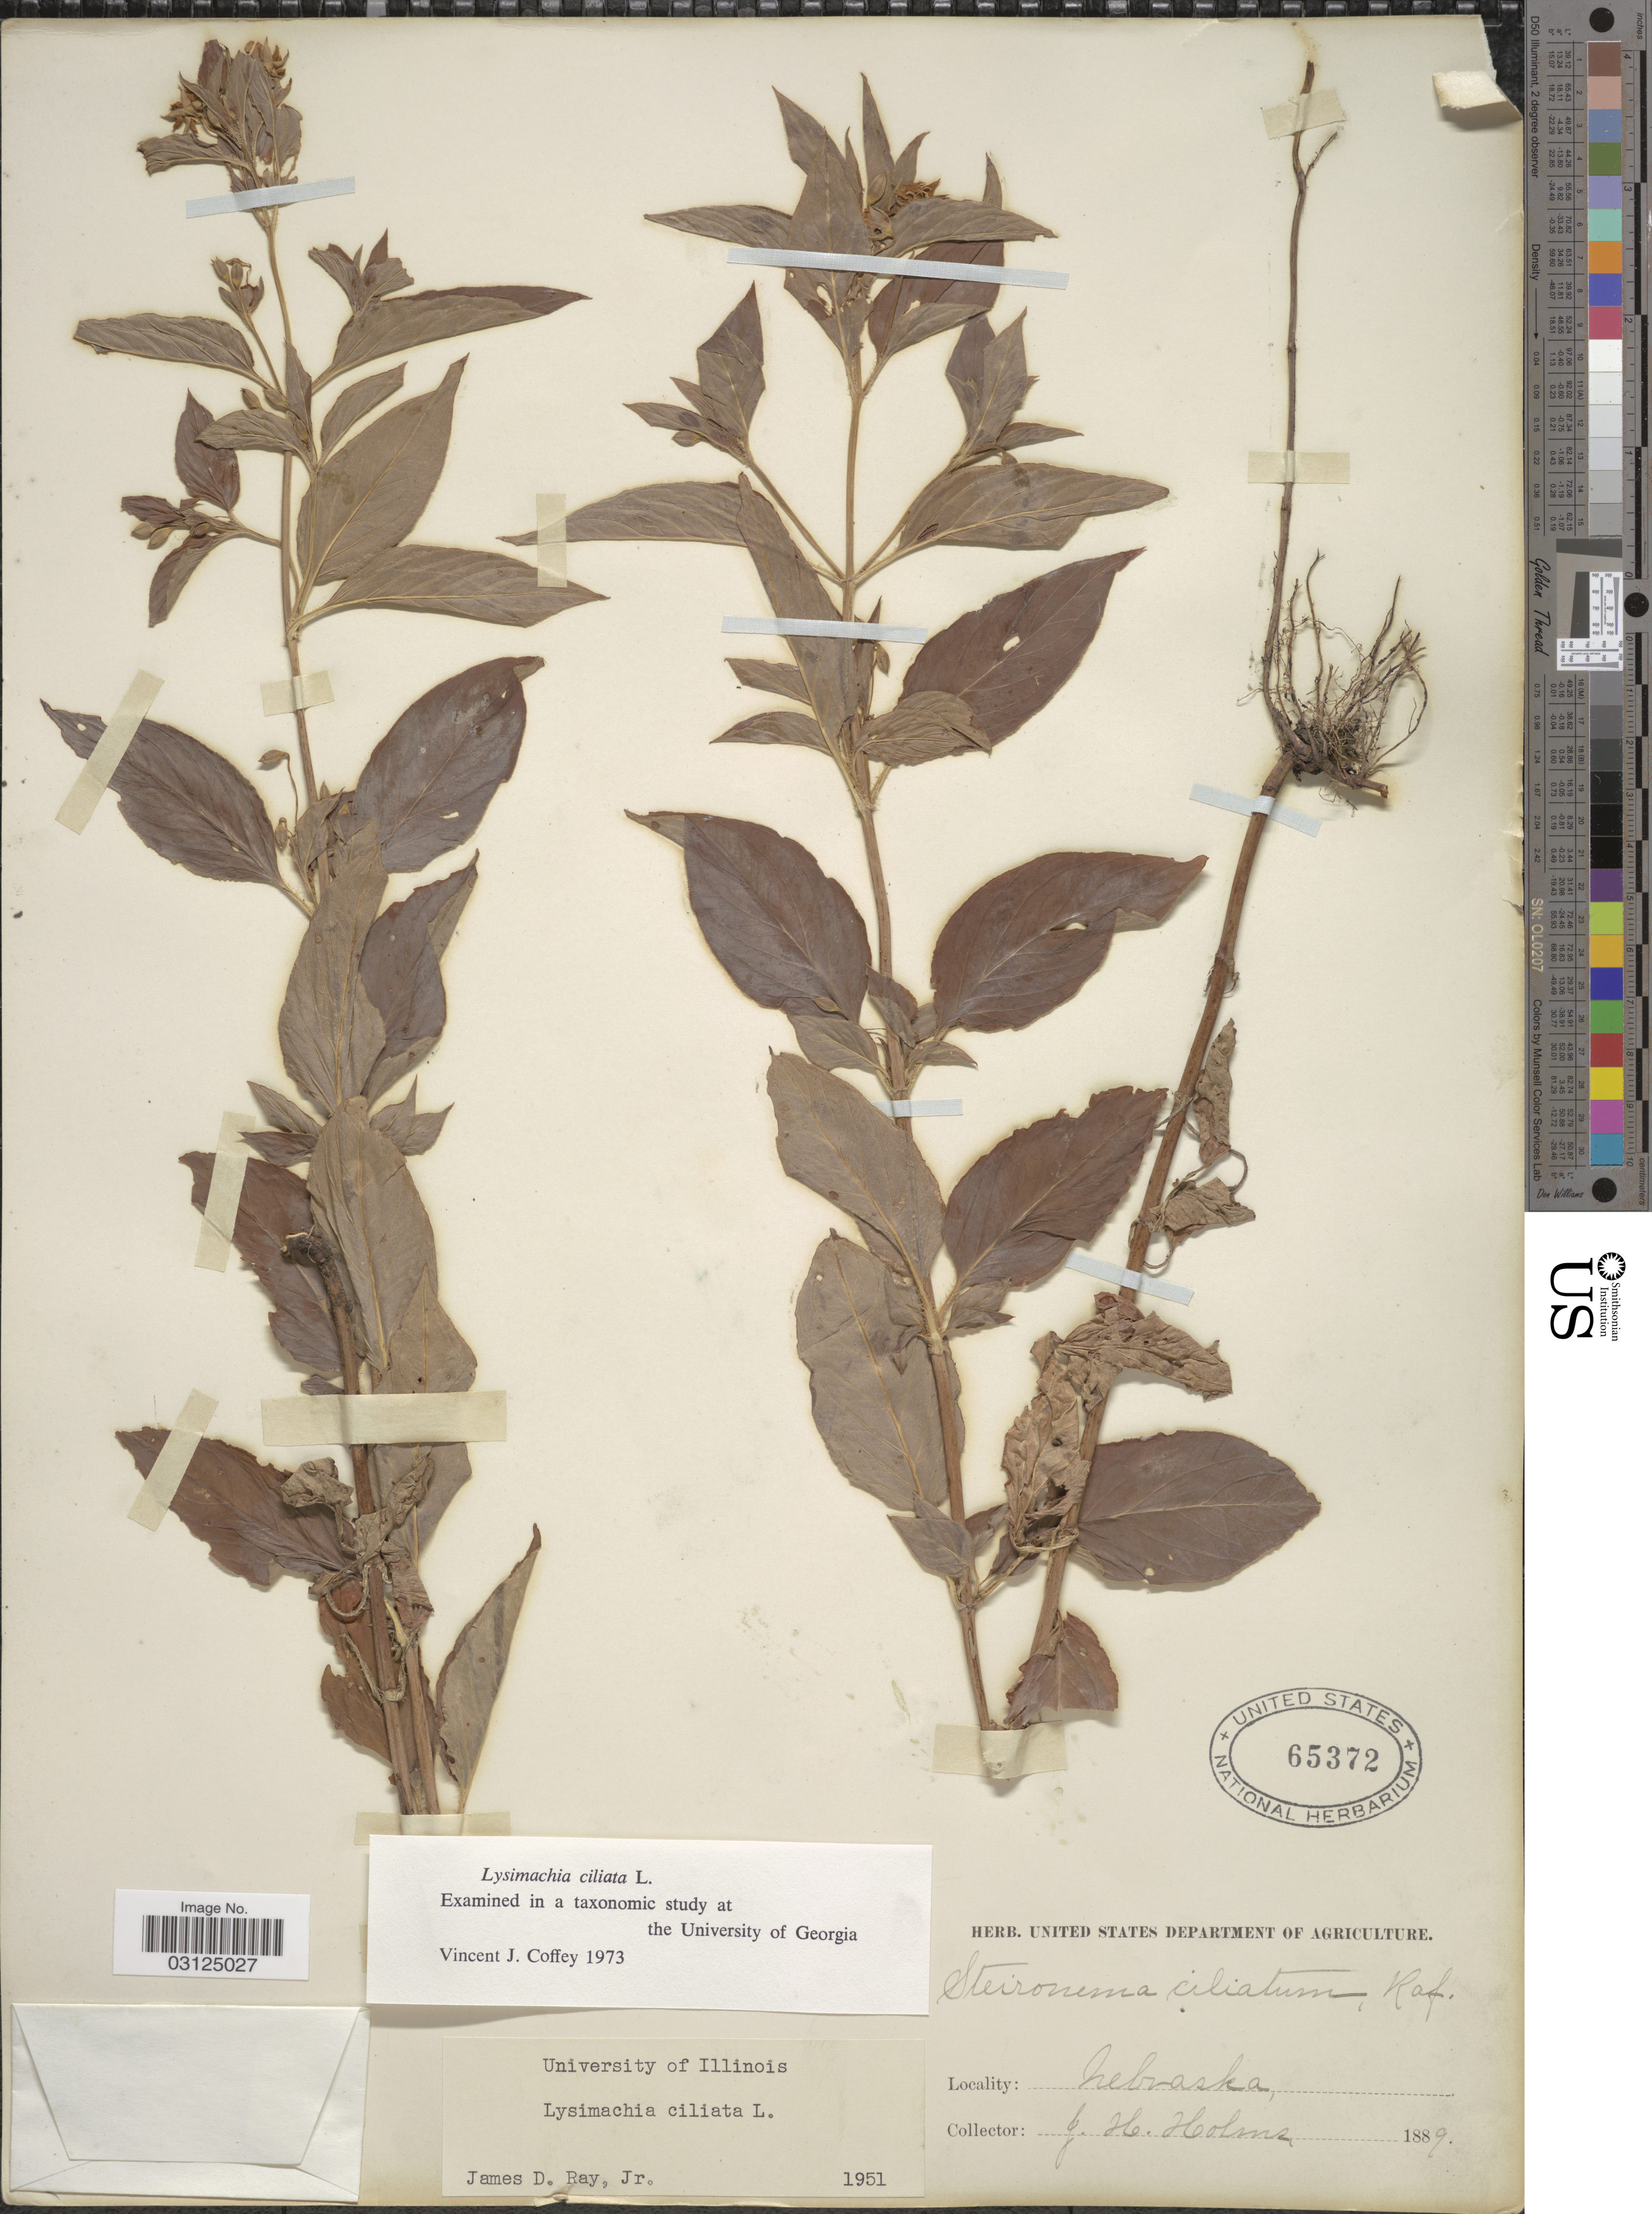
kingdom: Plantae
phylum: Tracheophyta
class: Magnoliopsida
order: Ericales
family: Primulaceae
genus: Lysimachia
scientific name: Lysimachia ciliata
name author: L.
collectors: J. H. Holms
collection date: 1889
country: United States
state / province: Nebraska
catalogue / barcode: US 65372